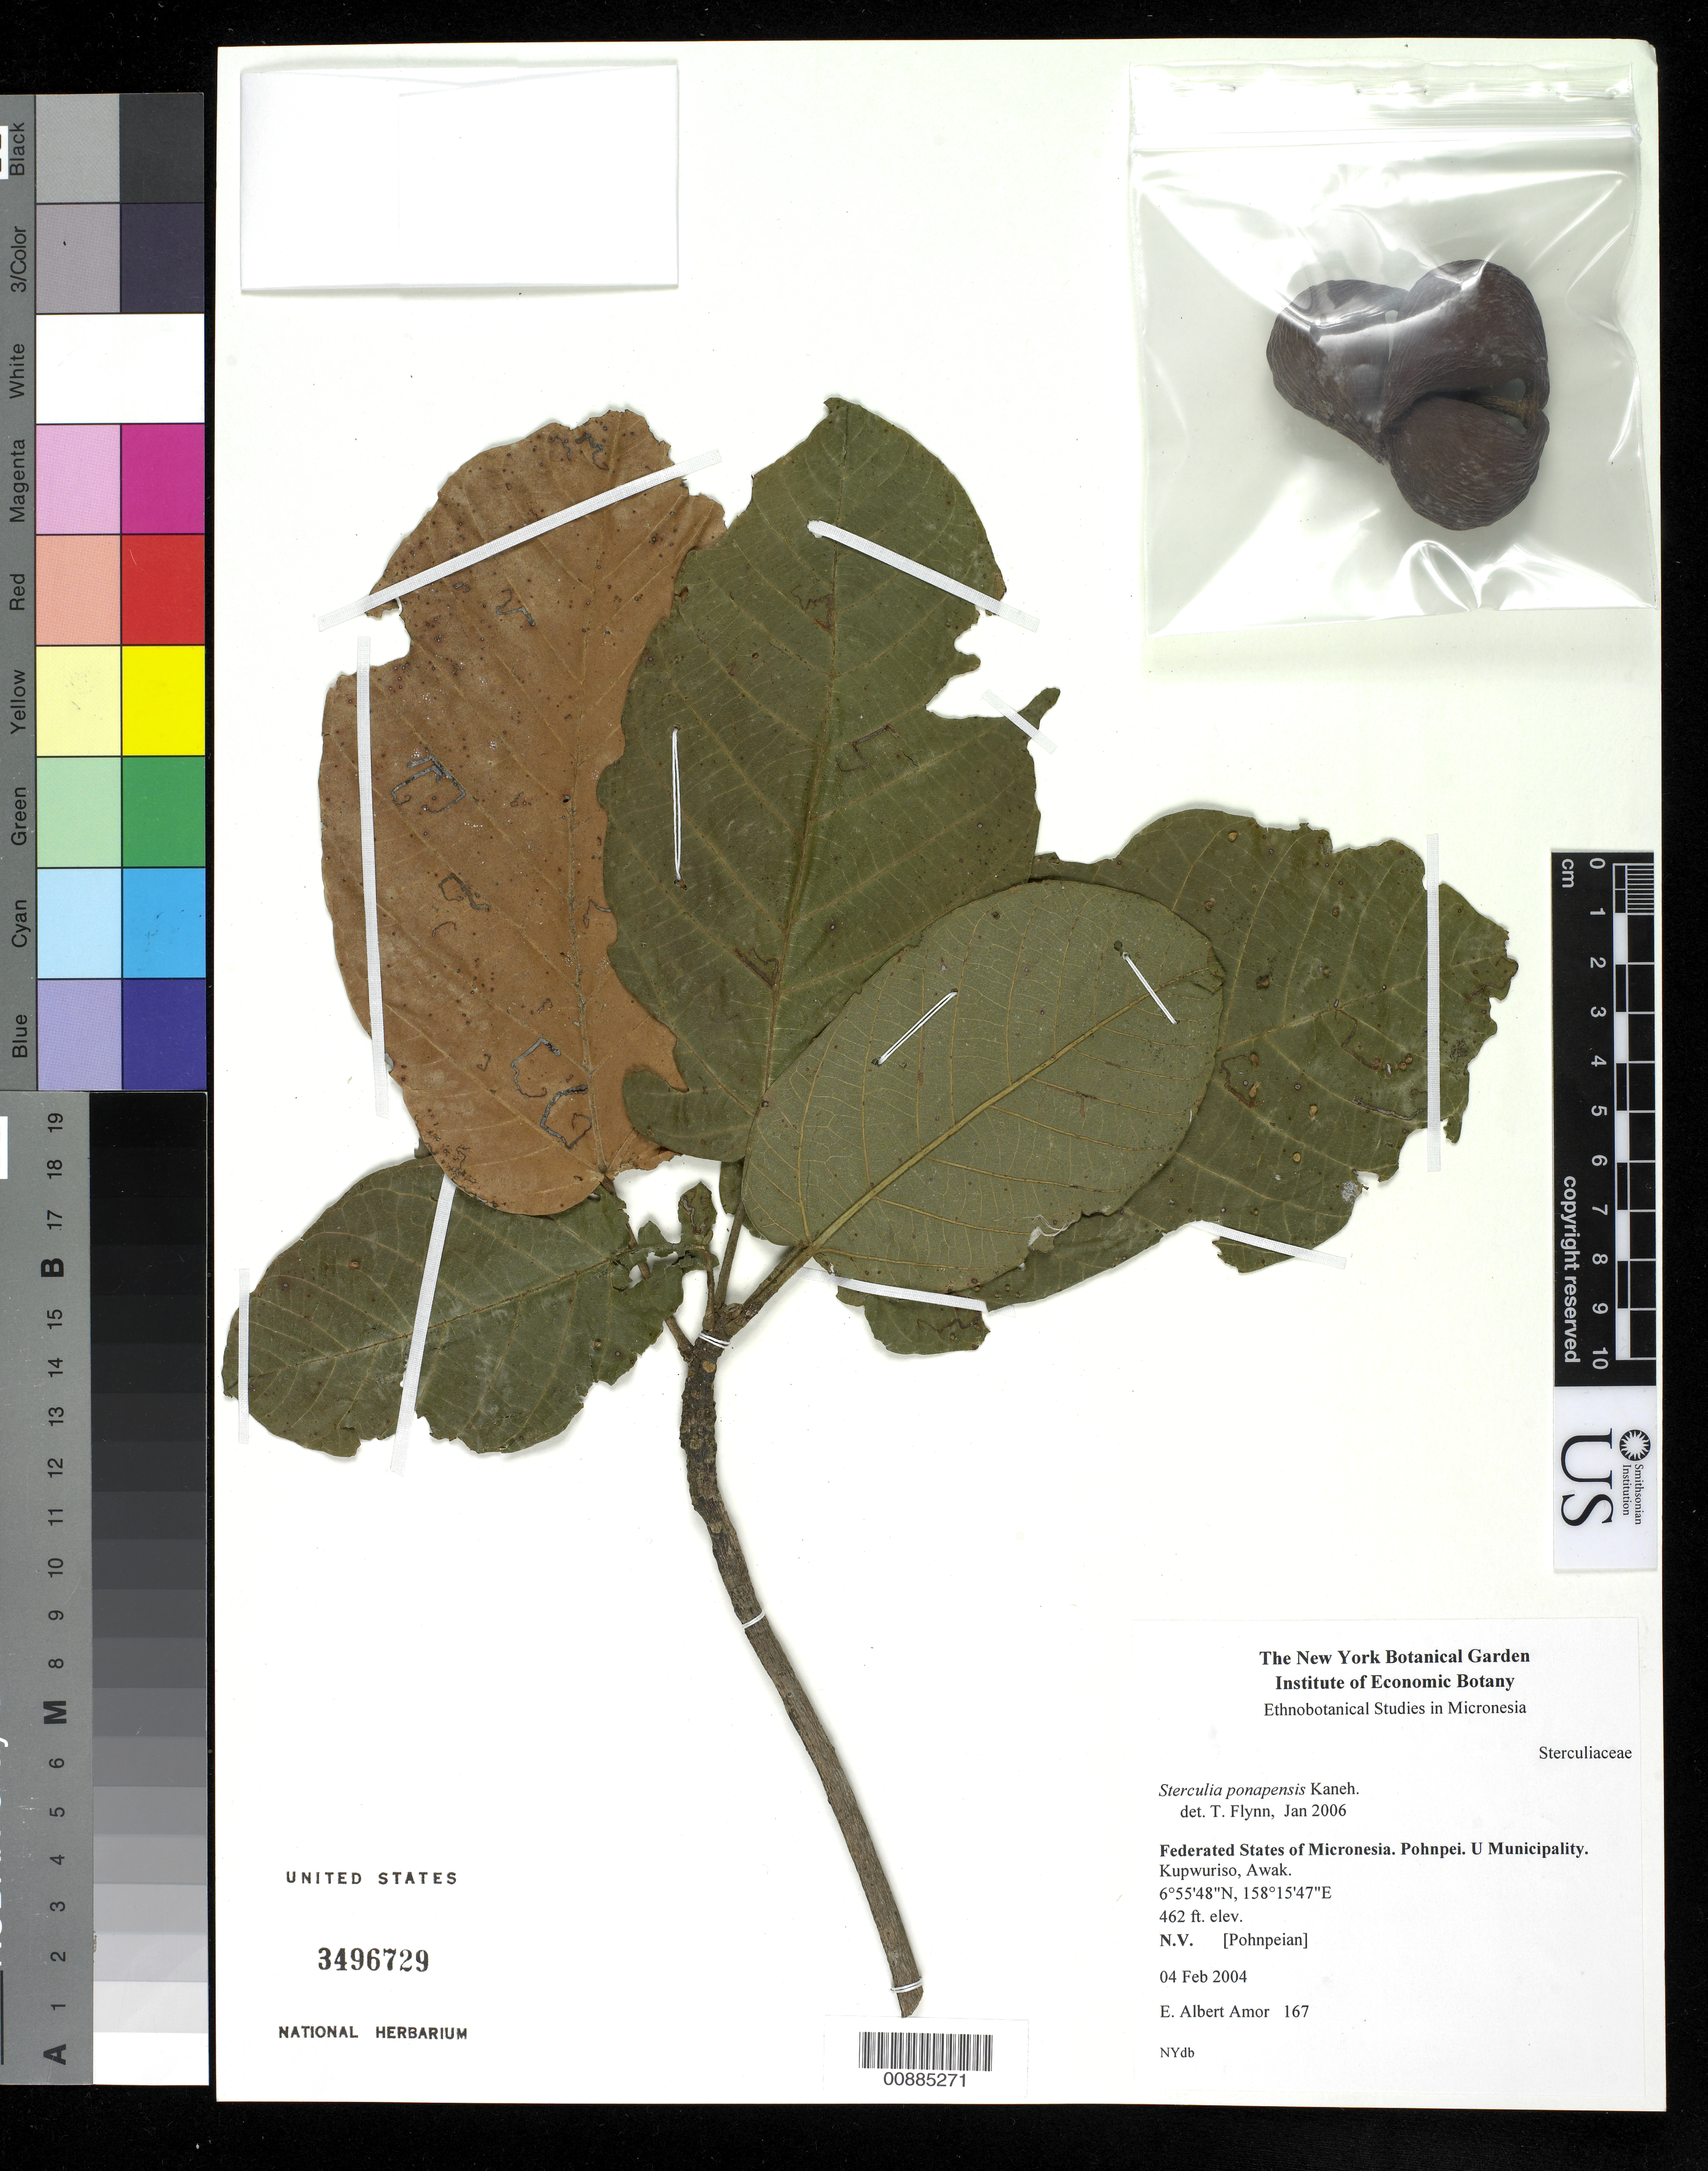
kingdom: Plantae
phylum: Tracheophyta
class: Magnoliopsida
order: Malvales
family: Malvaceae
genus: Sterculia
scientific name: Sterculia ponapensis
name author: Kaneh.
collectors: E. A. Amor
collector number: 167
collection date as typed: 04 Feb 2004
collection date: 2004-02-04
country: Micronesia, Federated States of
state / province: Pohnpei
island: Pohnpei [Ponape]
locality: Pohnpei. U Municipality, Kupwuriso, Awak.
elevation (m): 141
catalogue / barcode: US 3496729